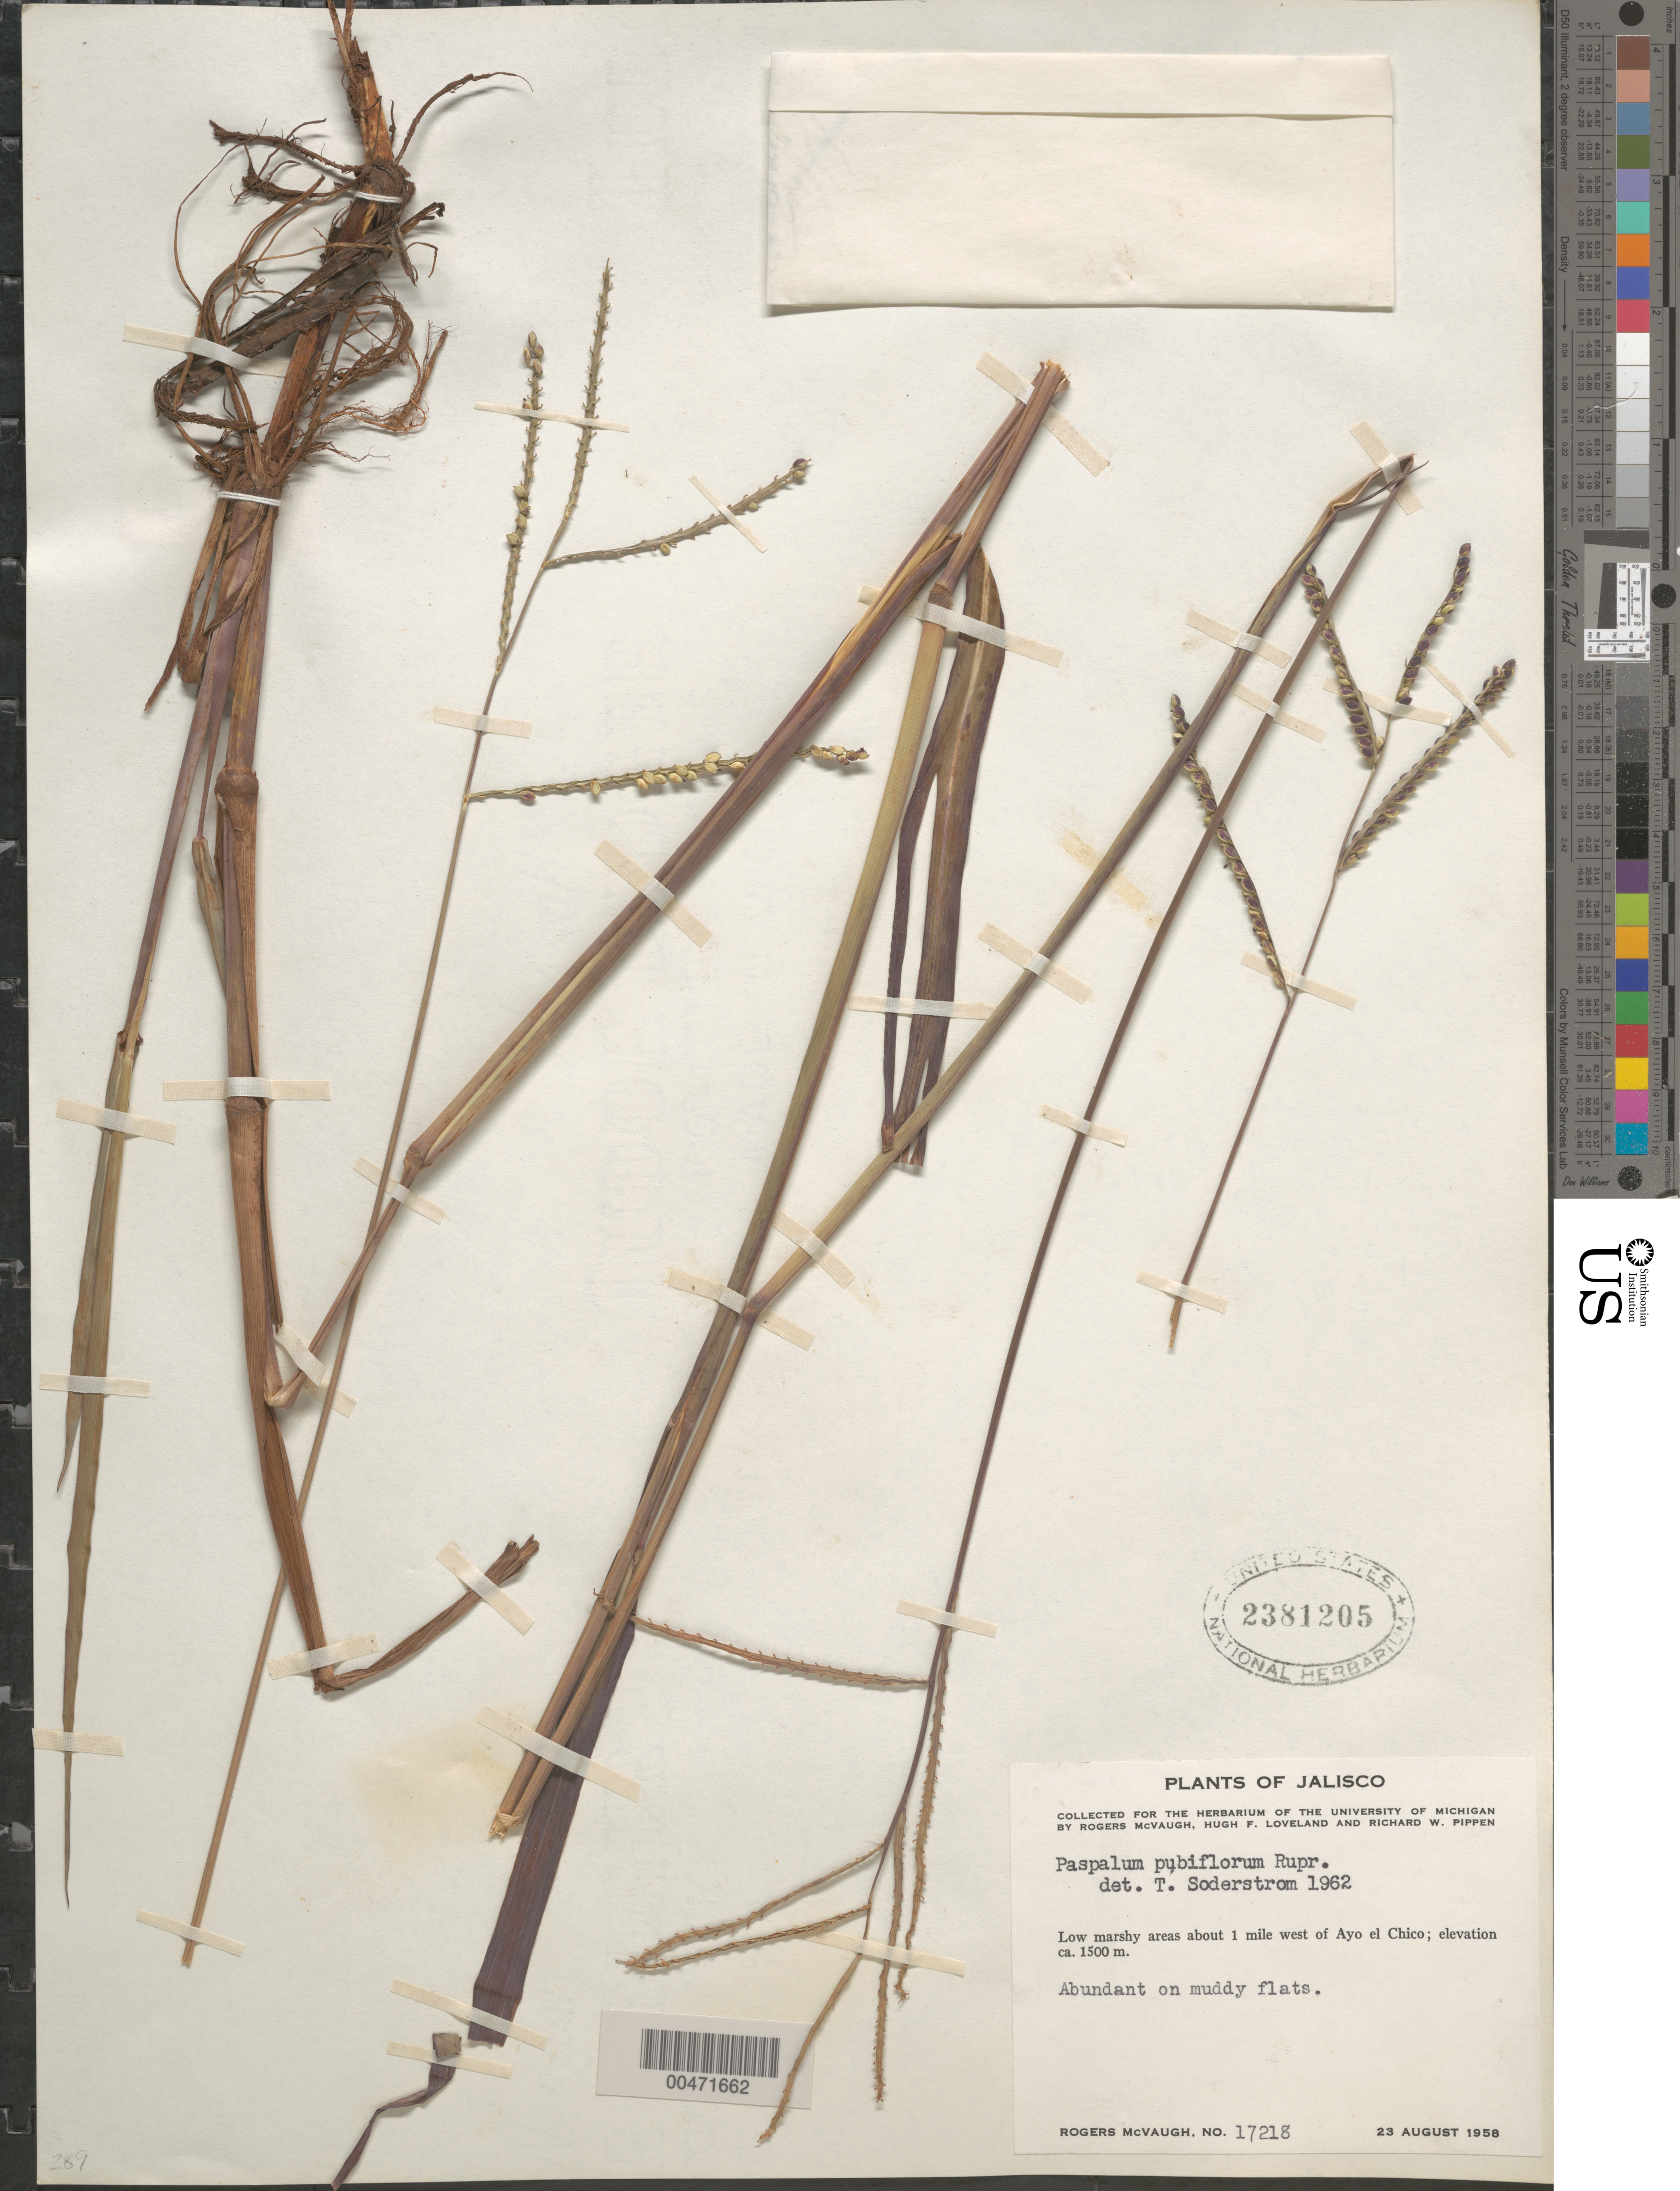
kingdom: Plantae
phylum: Tracheophyta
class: Liliopsida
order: Poales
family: Poaceae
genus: Paspalum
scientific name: Paspalum pubiflorum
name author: Rupr. ex E. Fourn.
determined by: Soderstrom, T. R.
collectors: R. McVaugh, H. Loveland & R. W. Pippen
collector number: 17218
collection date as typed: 23 Aug 1958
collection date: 1958-08-23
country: Mexico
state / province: Jalisco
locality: About 1 mi W of Ayo el Chico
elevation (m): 1500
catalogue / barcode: US 2381205